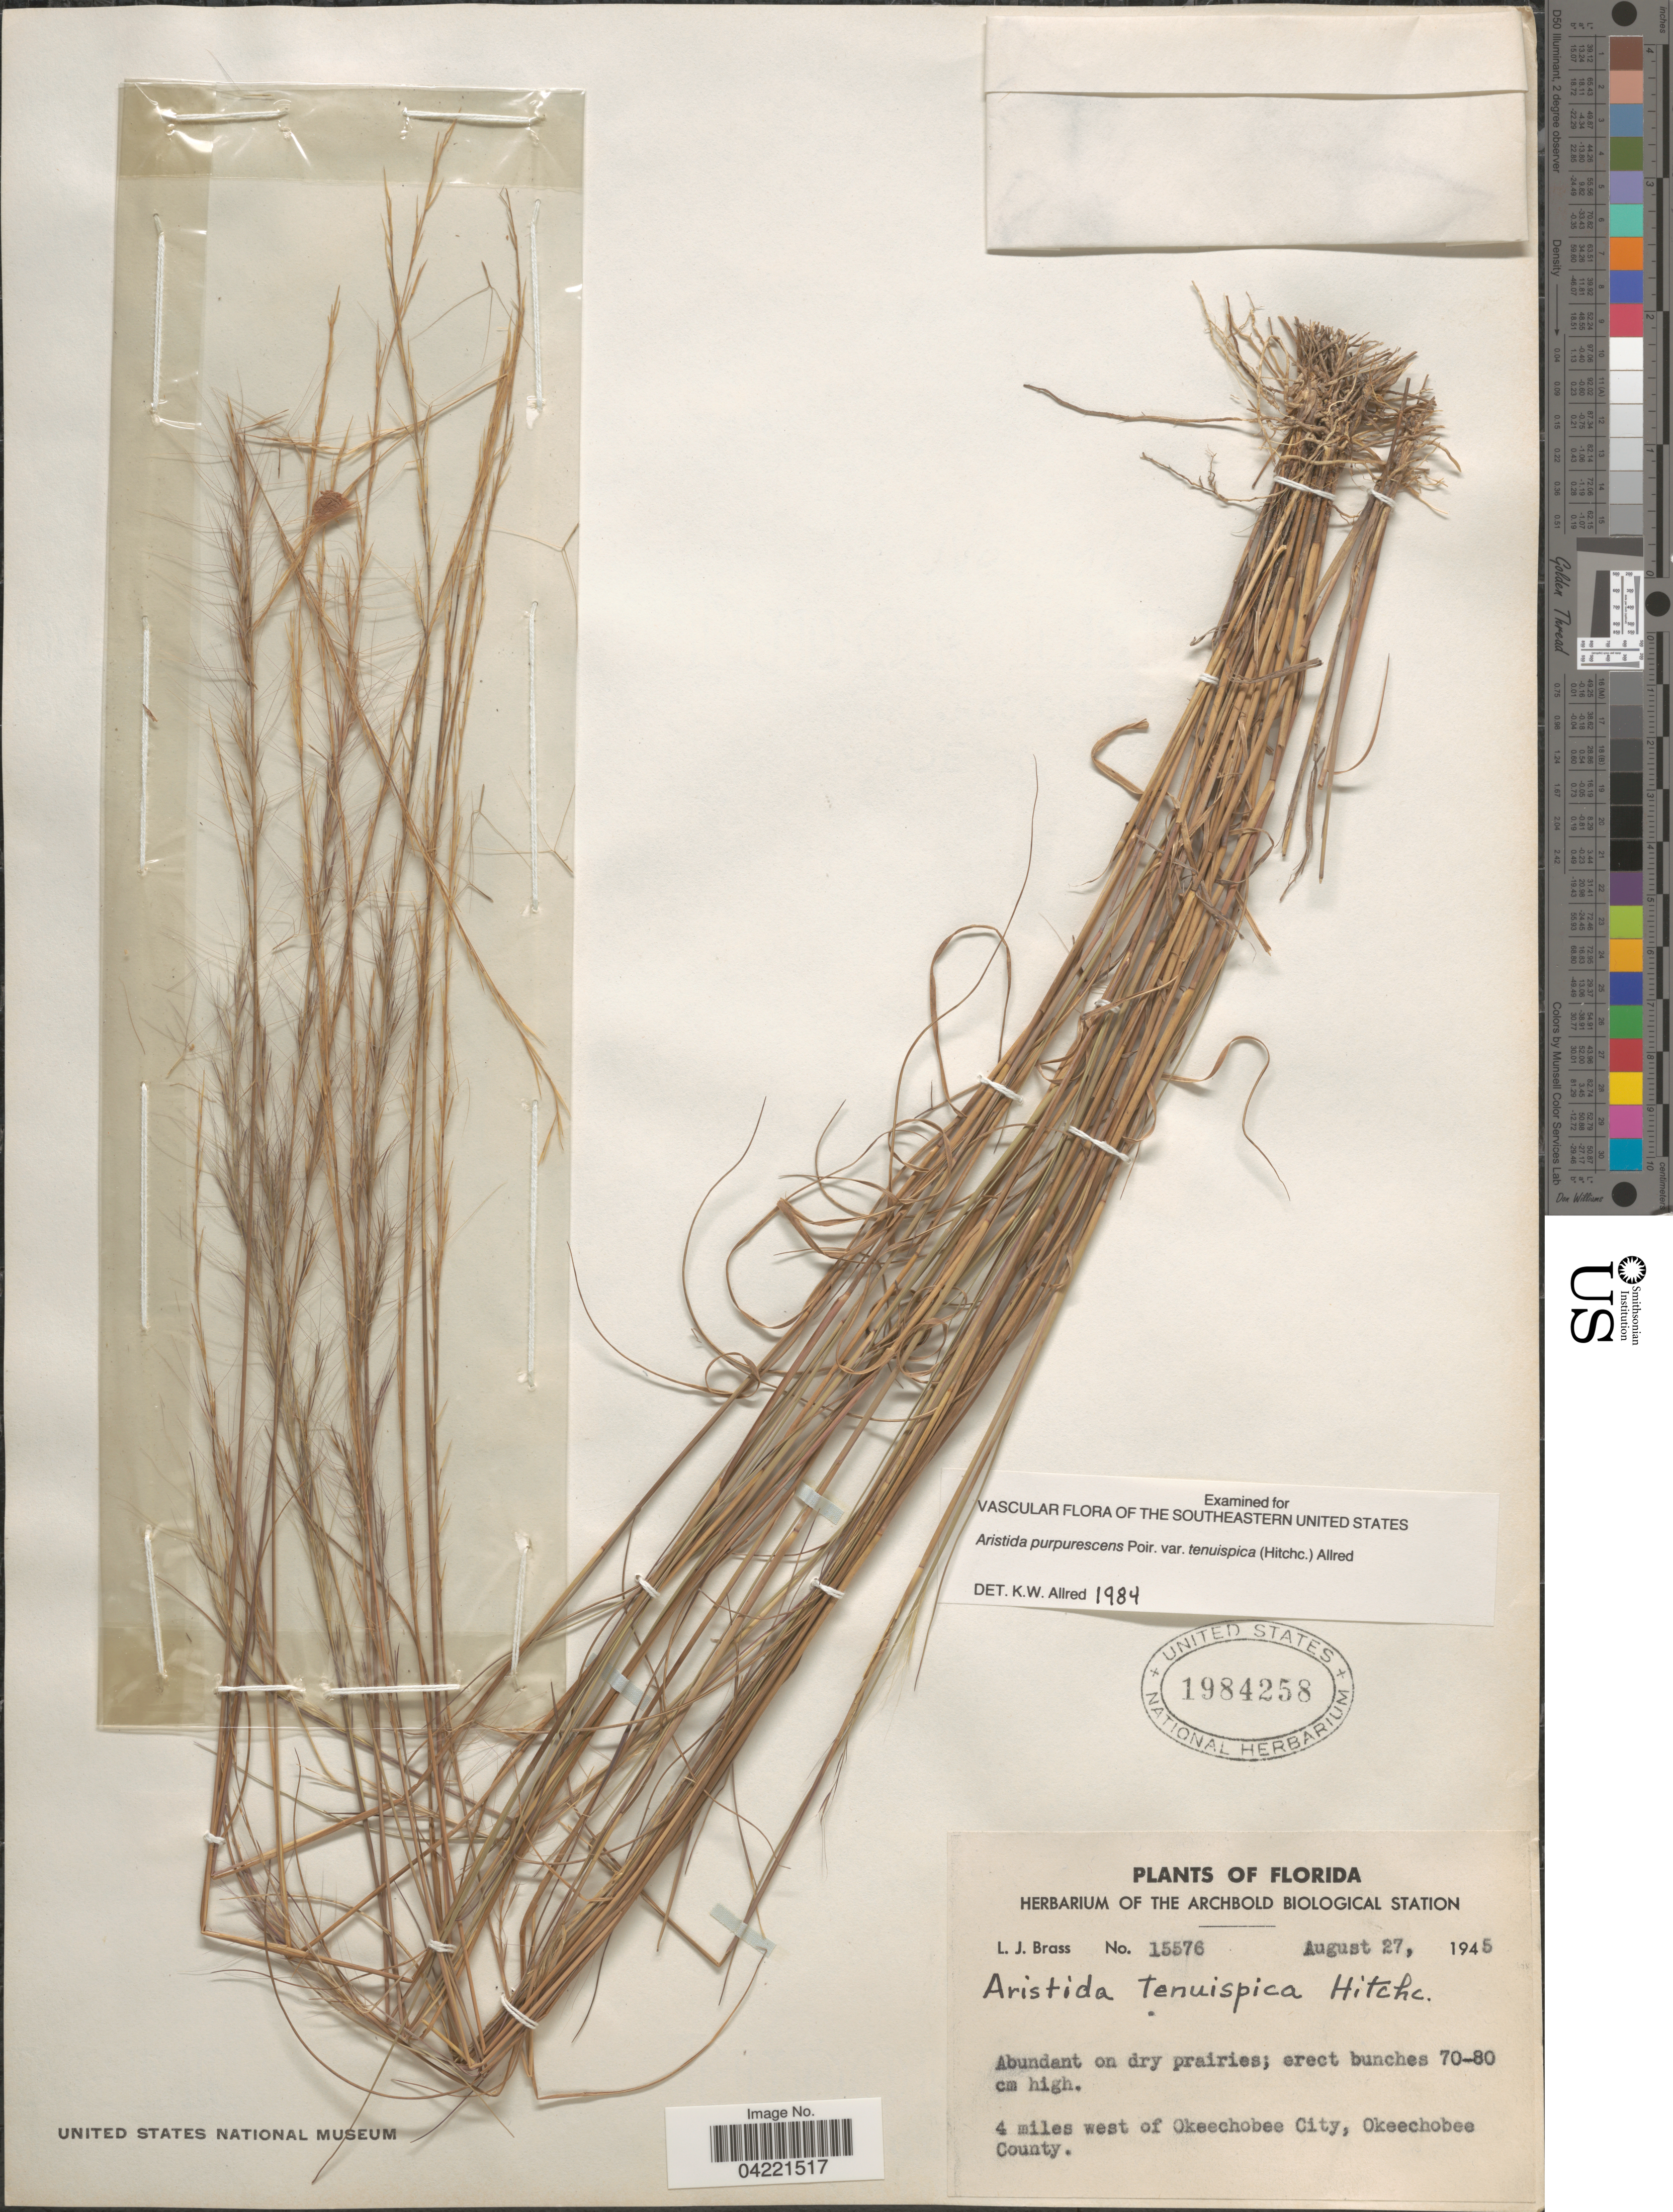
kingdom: Plantae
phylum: Tracheophyta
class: Liliopsida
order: Poales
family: Poaceae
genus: Aristida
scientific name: Aristida purpurascens var. tenuispica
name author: (Hitchc.) Allred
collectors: L. J. Brass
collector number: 15576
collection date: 1945-08-27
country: United States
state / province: Florida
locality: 4 miles west of Okeechobee City, Okeechobee County.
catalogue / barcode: US 1984258